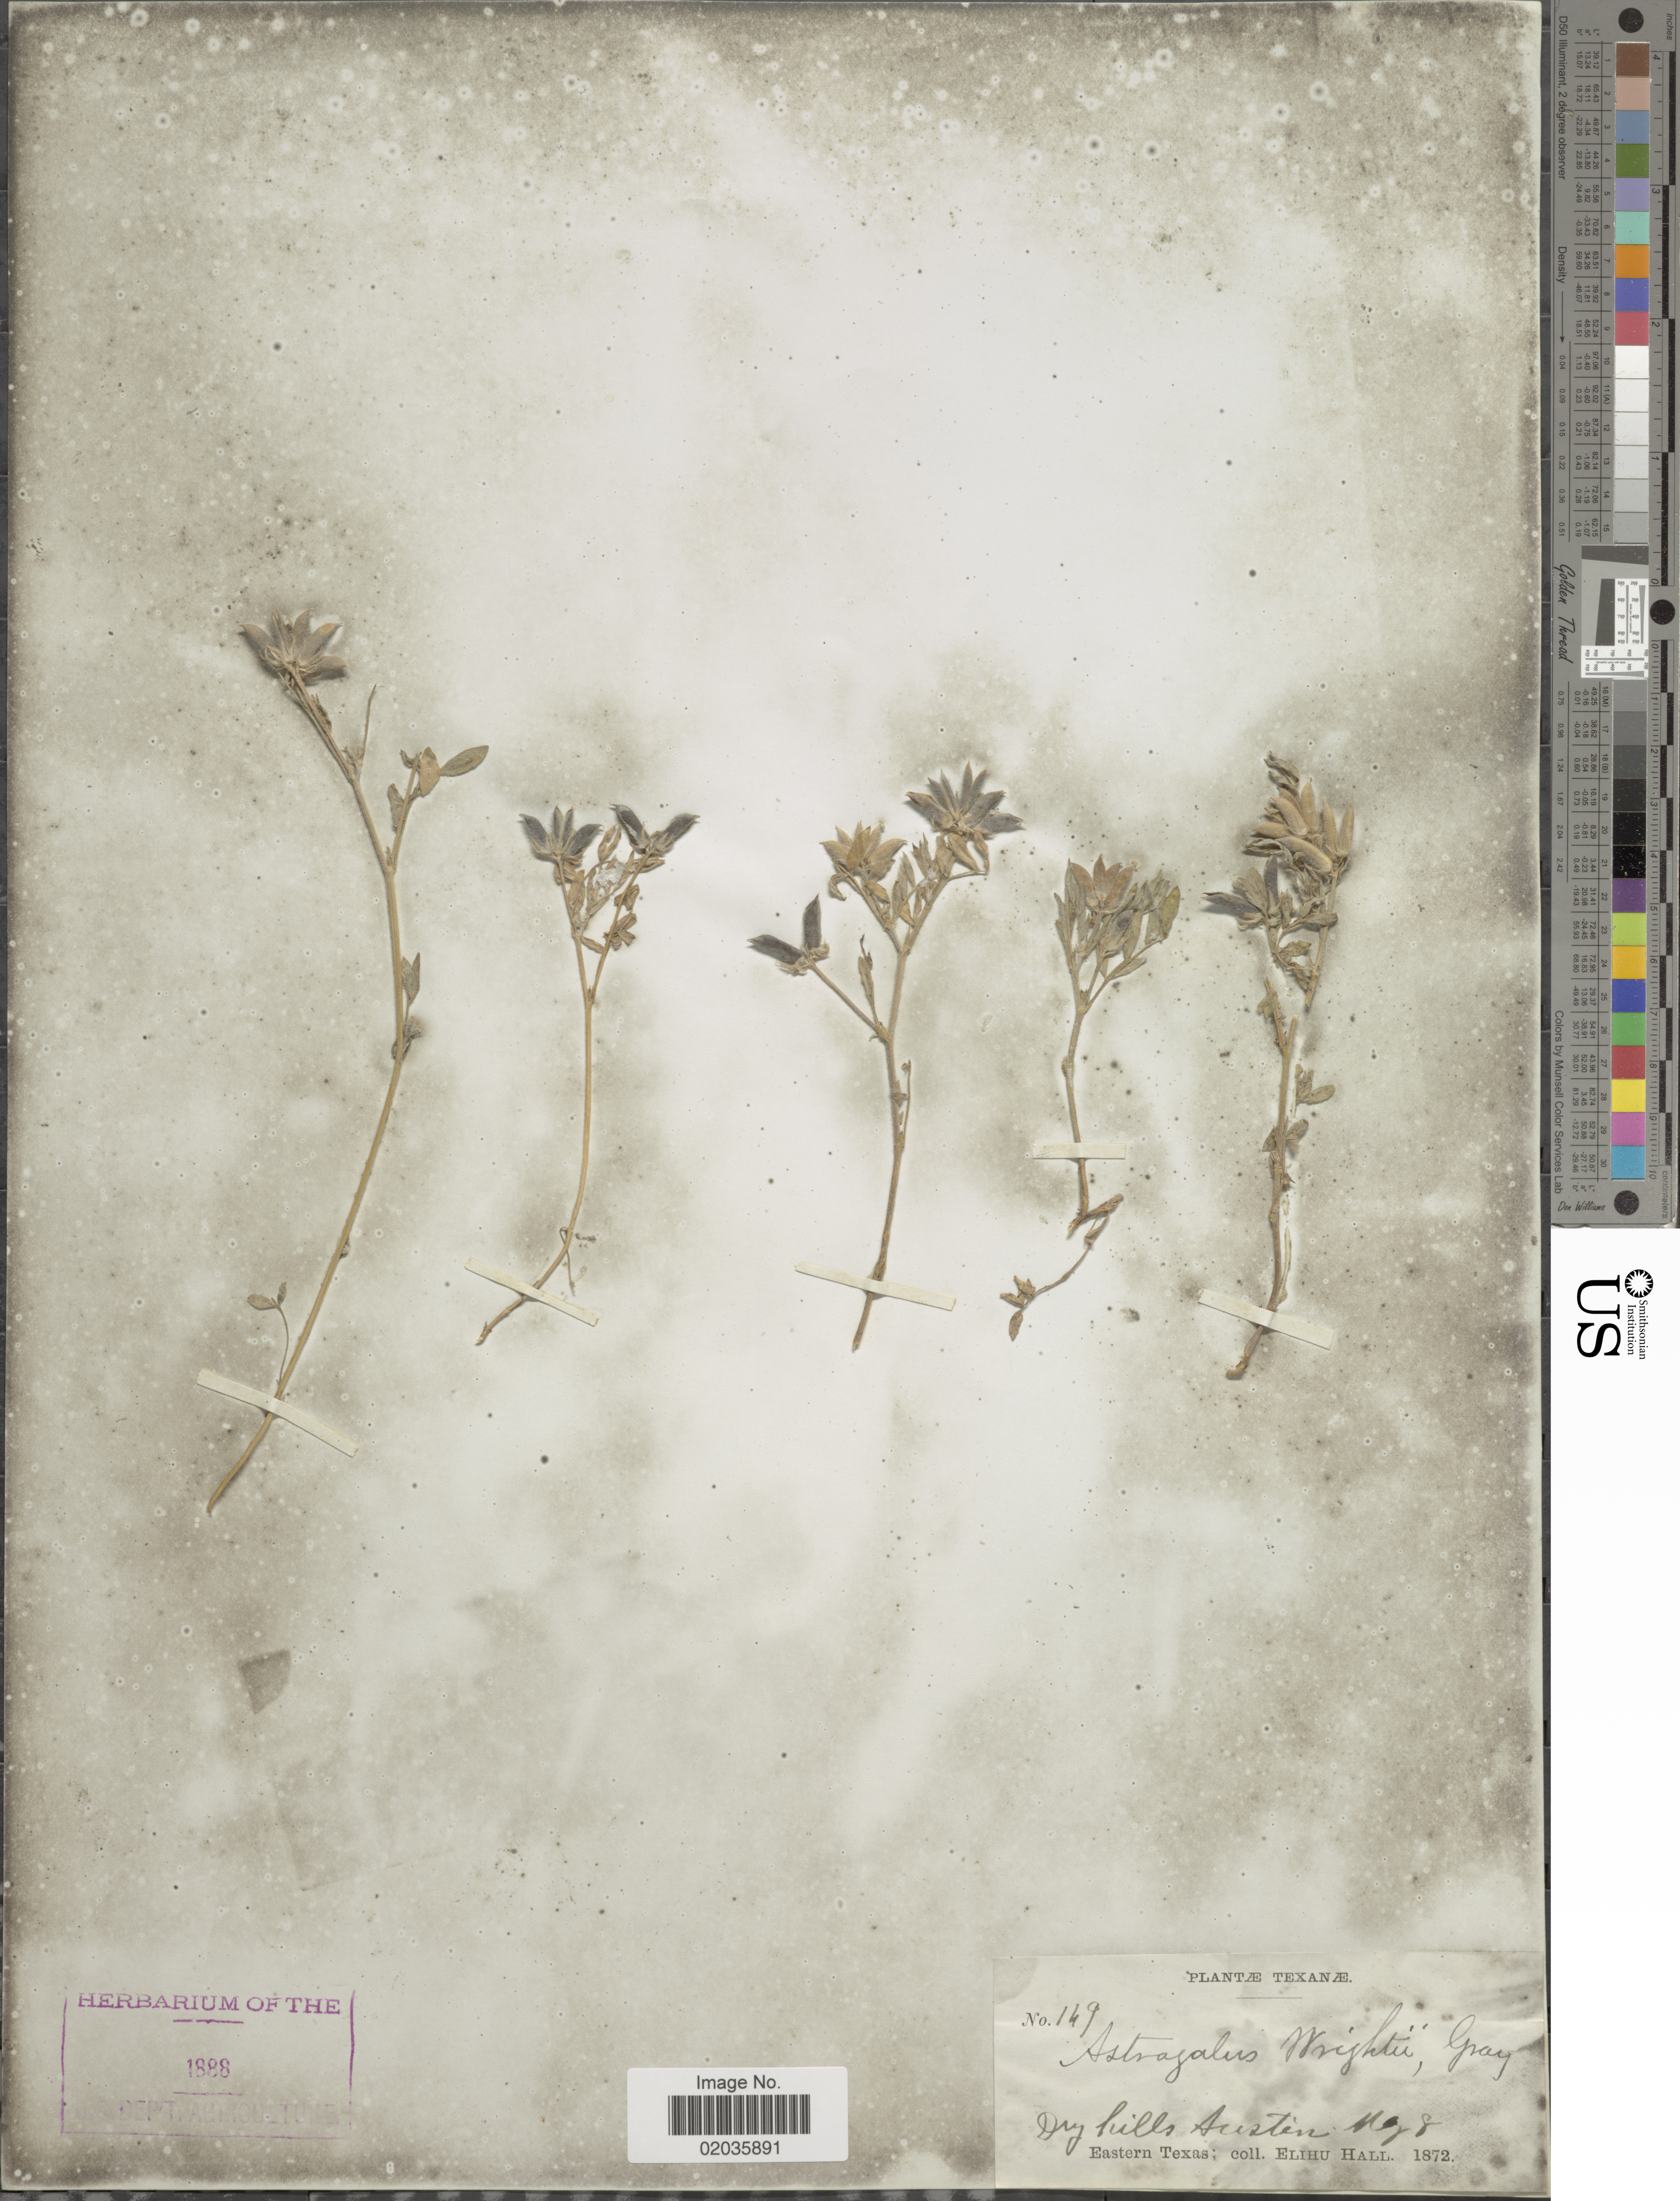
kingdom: Plantae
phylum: Tracheophyta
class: Magnoliopsida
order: Fabales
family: Fabaceae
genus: Astragalus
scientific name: Astragalus wrightii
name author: A. Gray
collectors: E. Hall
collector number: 149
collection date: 1872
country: United States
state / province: Texas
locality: Texanae, Eastern Texas. Dry hills Austin.